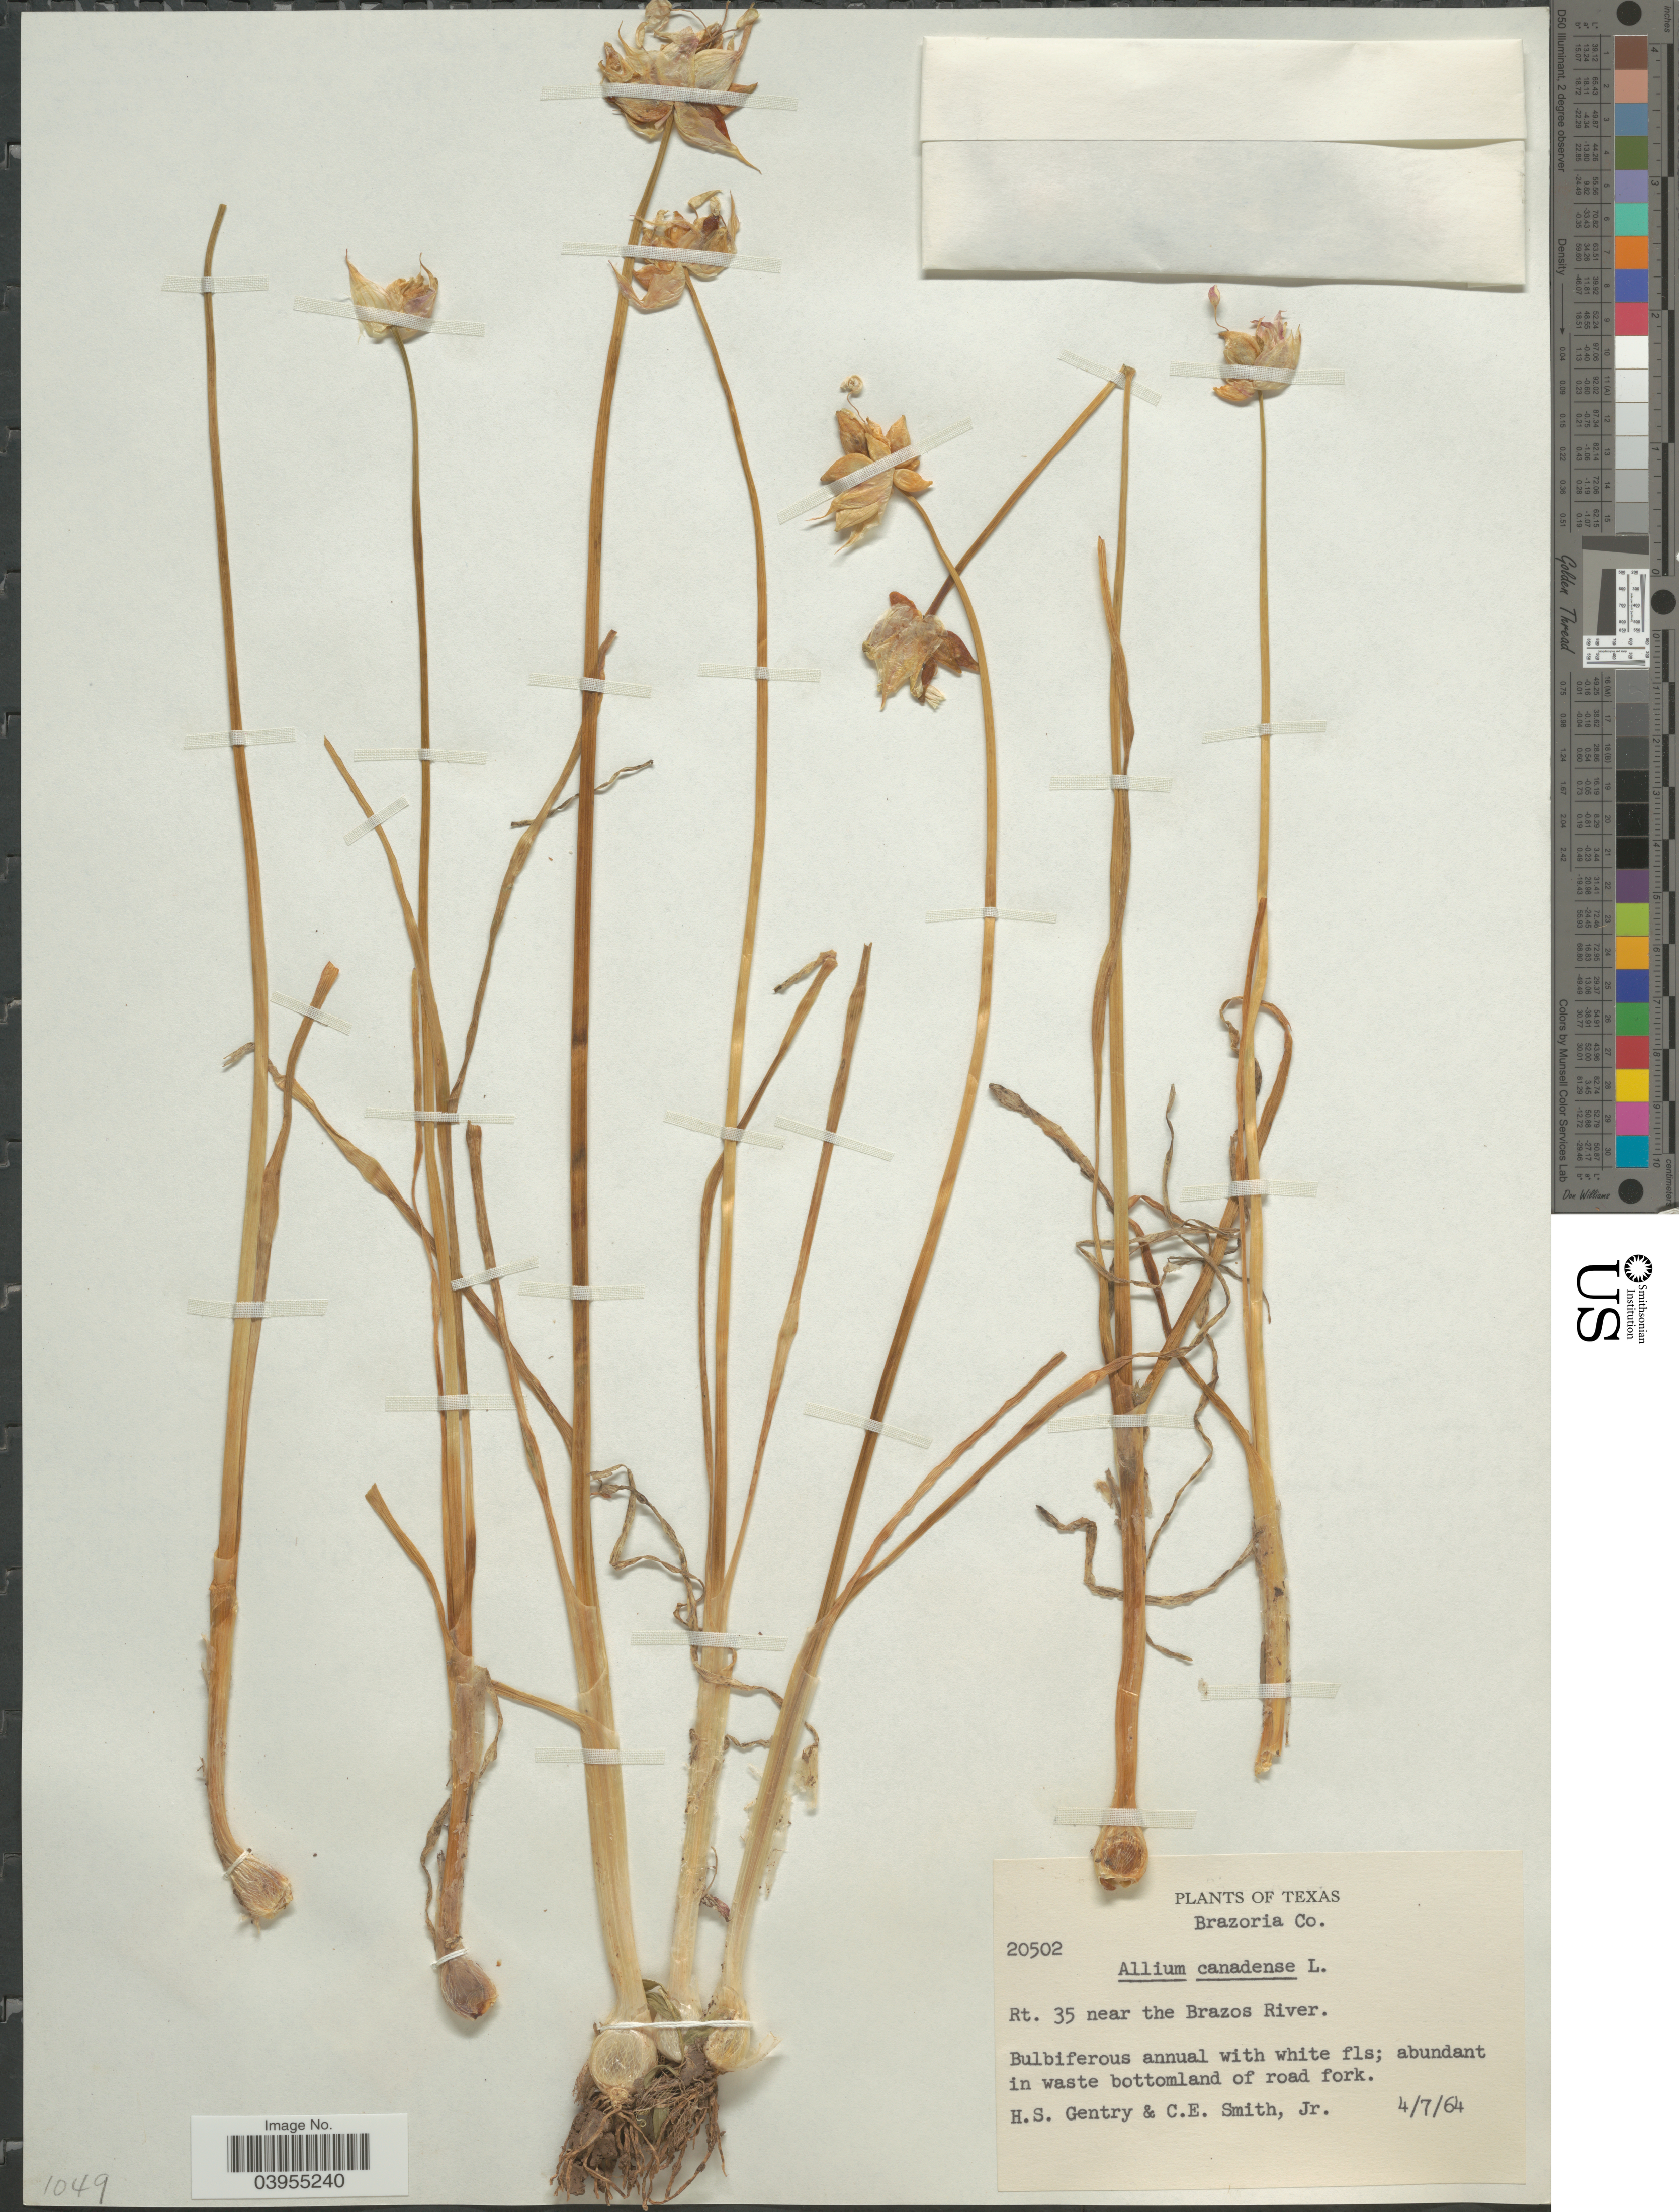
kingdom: Plantae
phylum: Tracheophyta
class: Liliopsida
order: Asparagales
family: Amaryllidaceae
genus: Allium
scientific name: Allium canadense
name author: L.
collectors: H. S. Gentry & C. E. Smith Jr.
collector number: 20502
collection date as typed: Transcribed d/m/y: 7/4/64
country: United States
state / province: Texas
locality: Brazoria Co. Rt. 35 near the Brazor River.